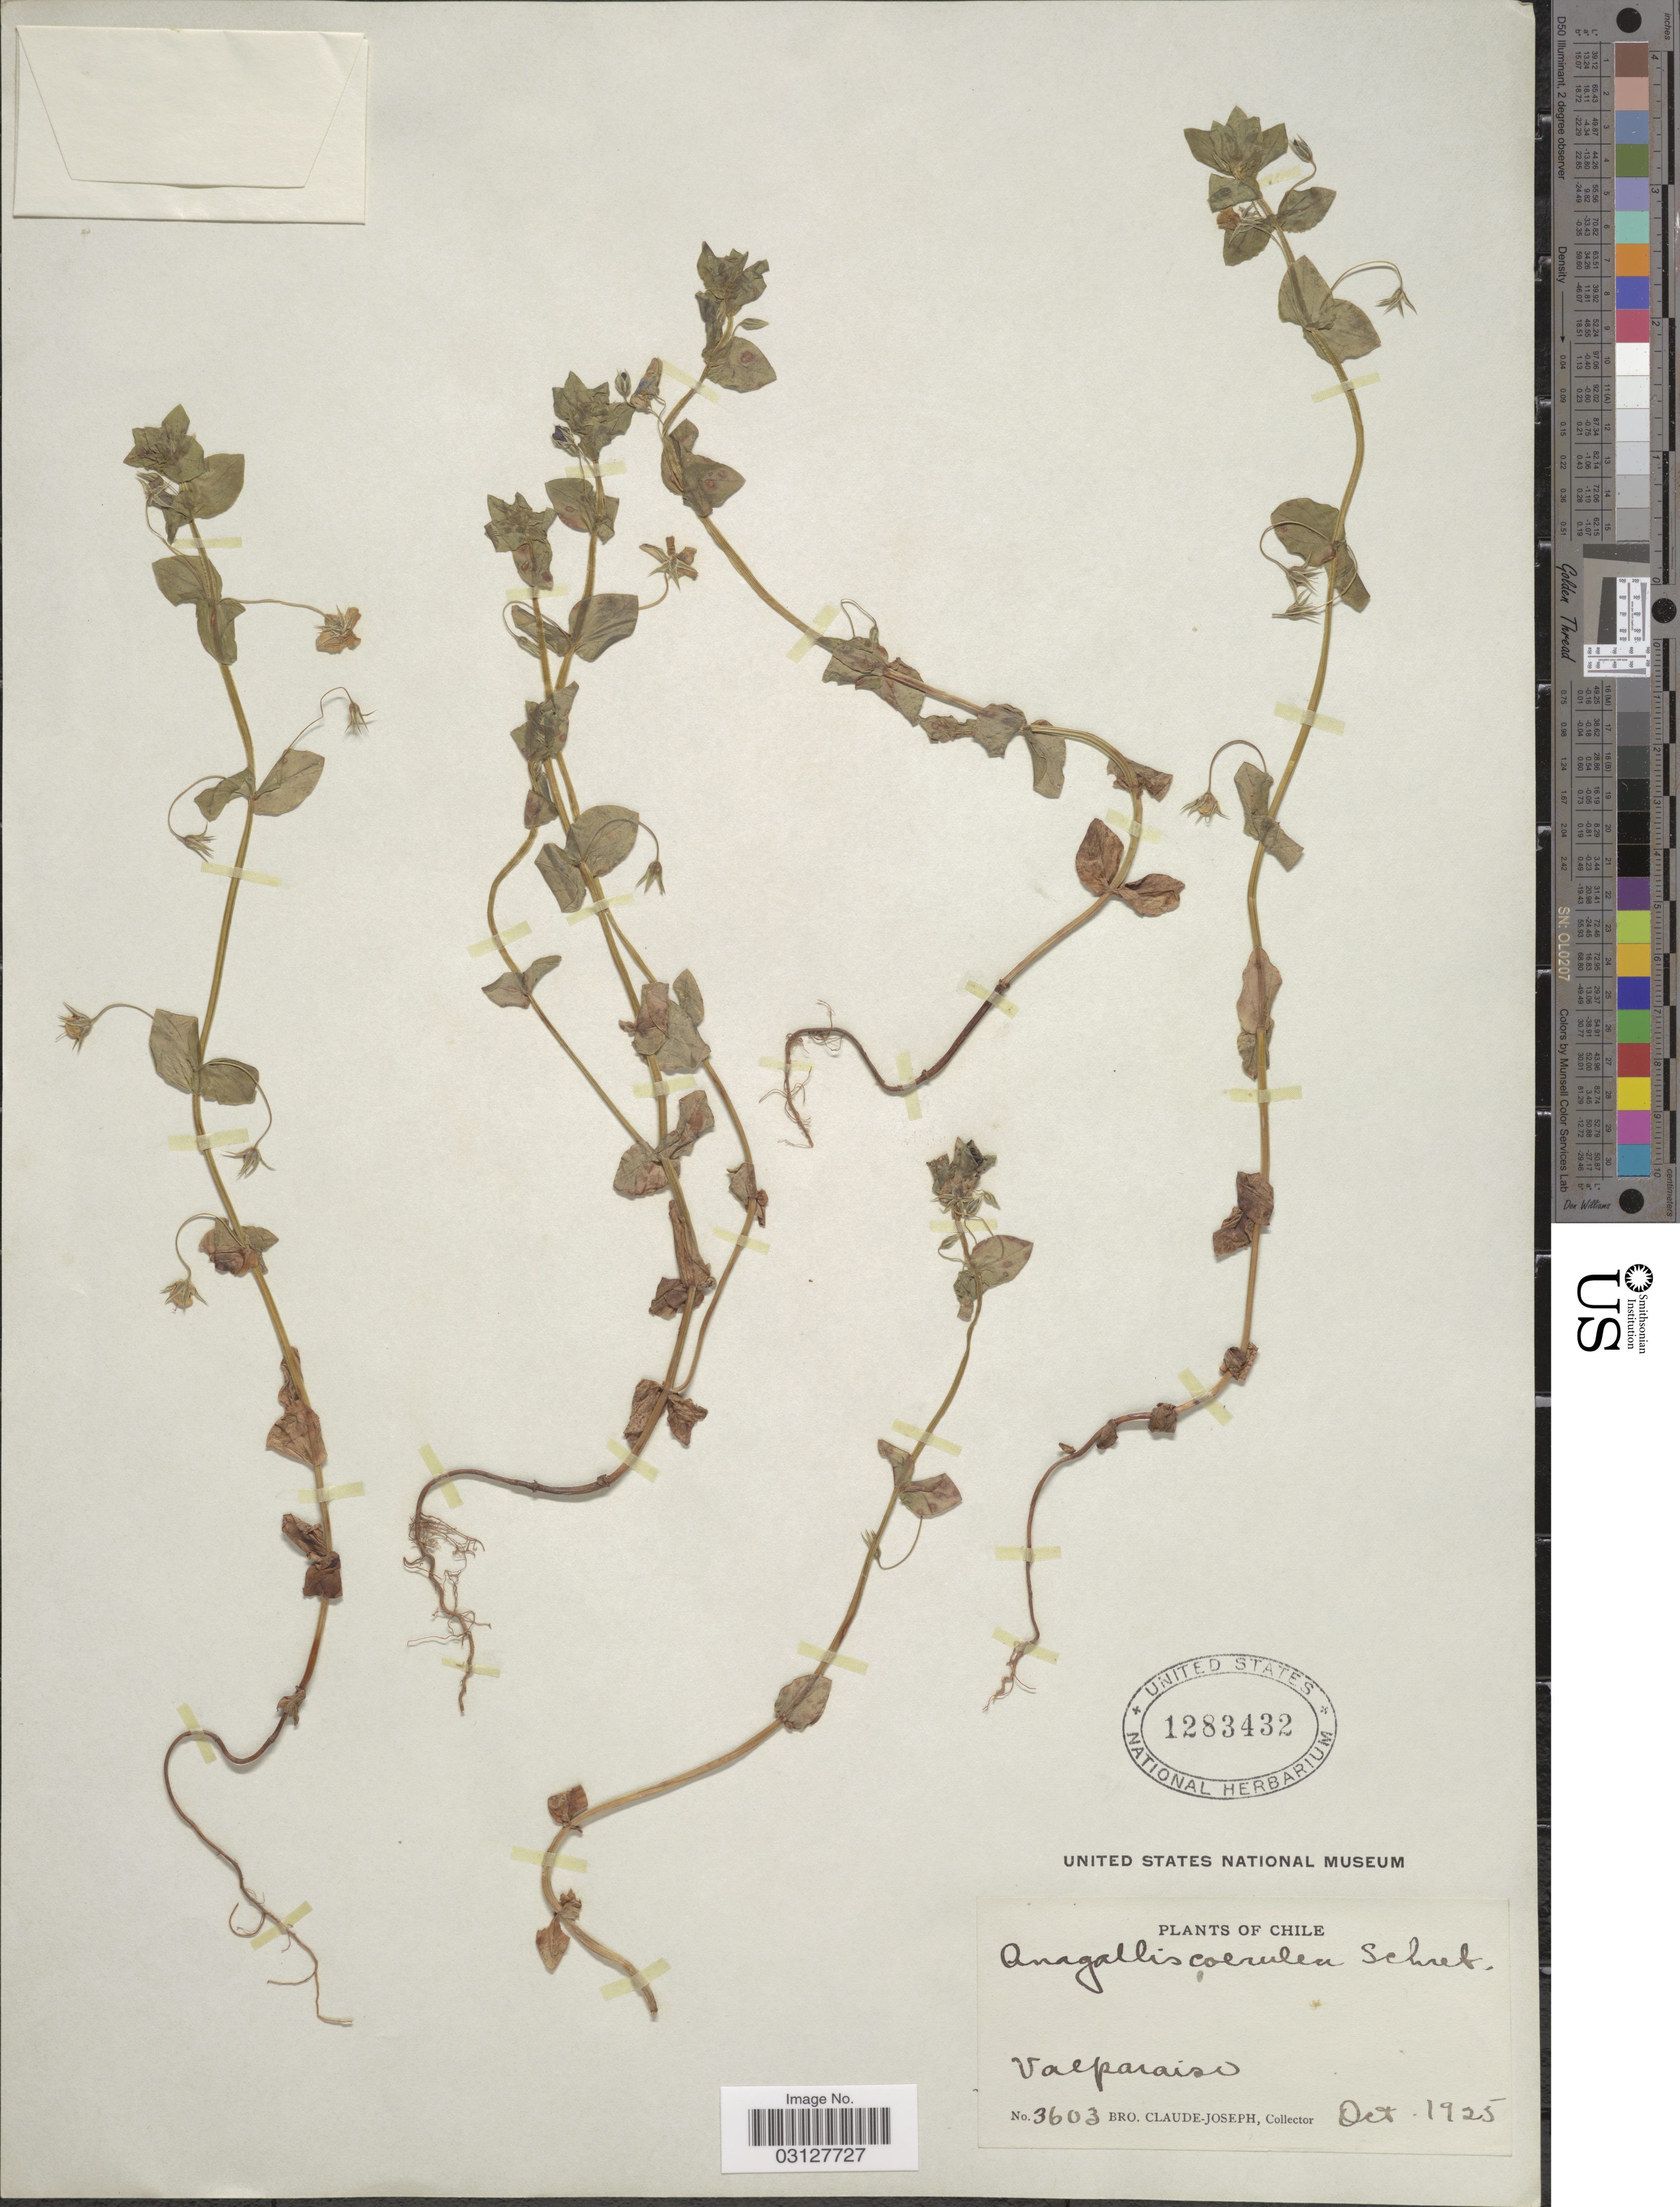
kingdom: Plantae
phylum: Tracheophyta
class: Magnoliopsida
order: Ericales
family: Primulaceae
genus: Anagallis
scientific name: Anagallis coerulea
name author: Schreb.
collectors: Bro. Claude-Joseph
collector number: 3603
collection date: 1925-10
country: Chile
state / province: Valparaíso (V)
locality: Valparaiso.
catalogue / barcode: US 1283432